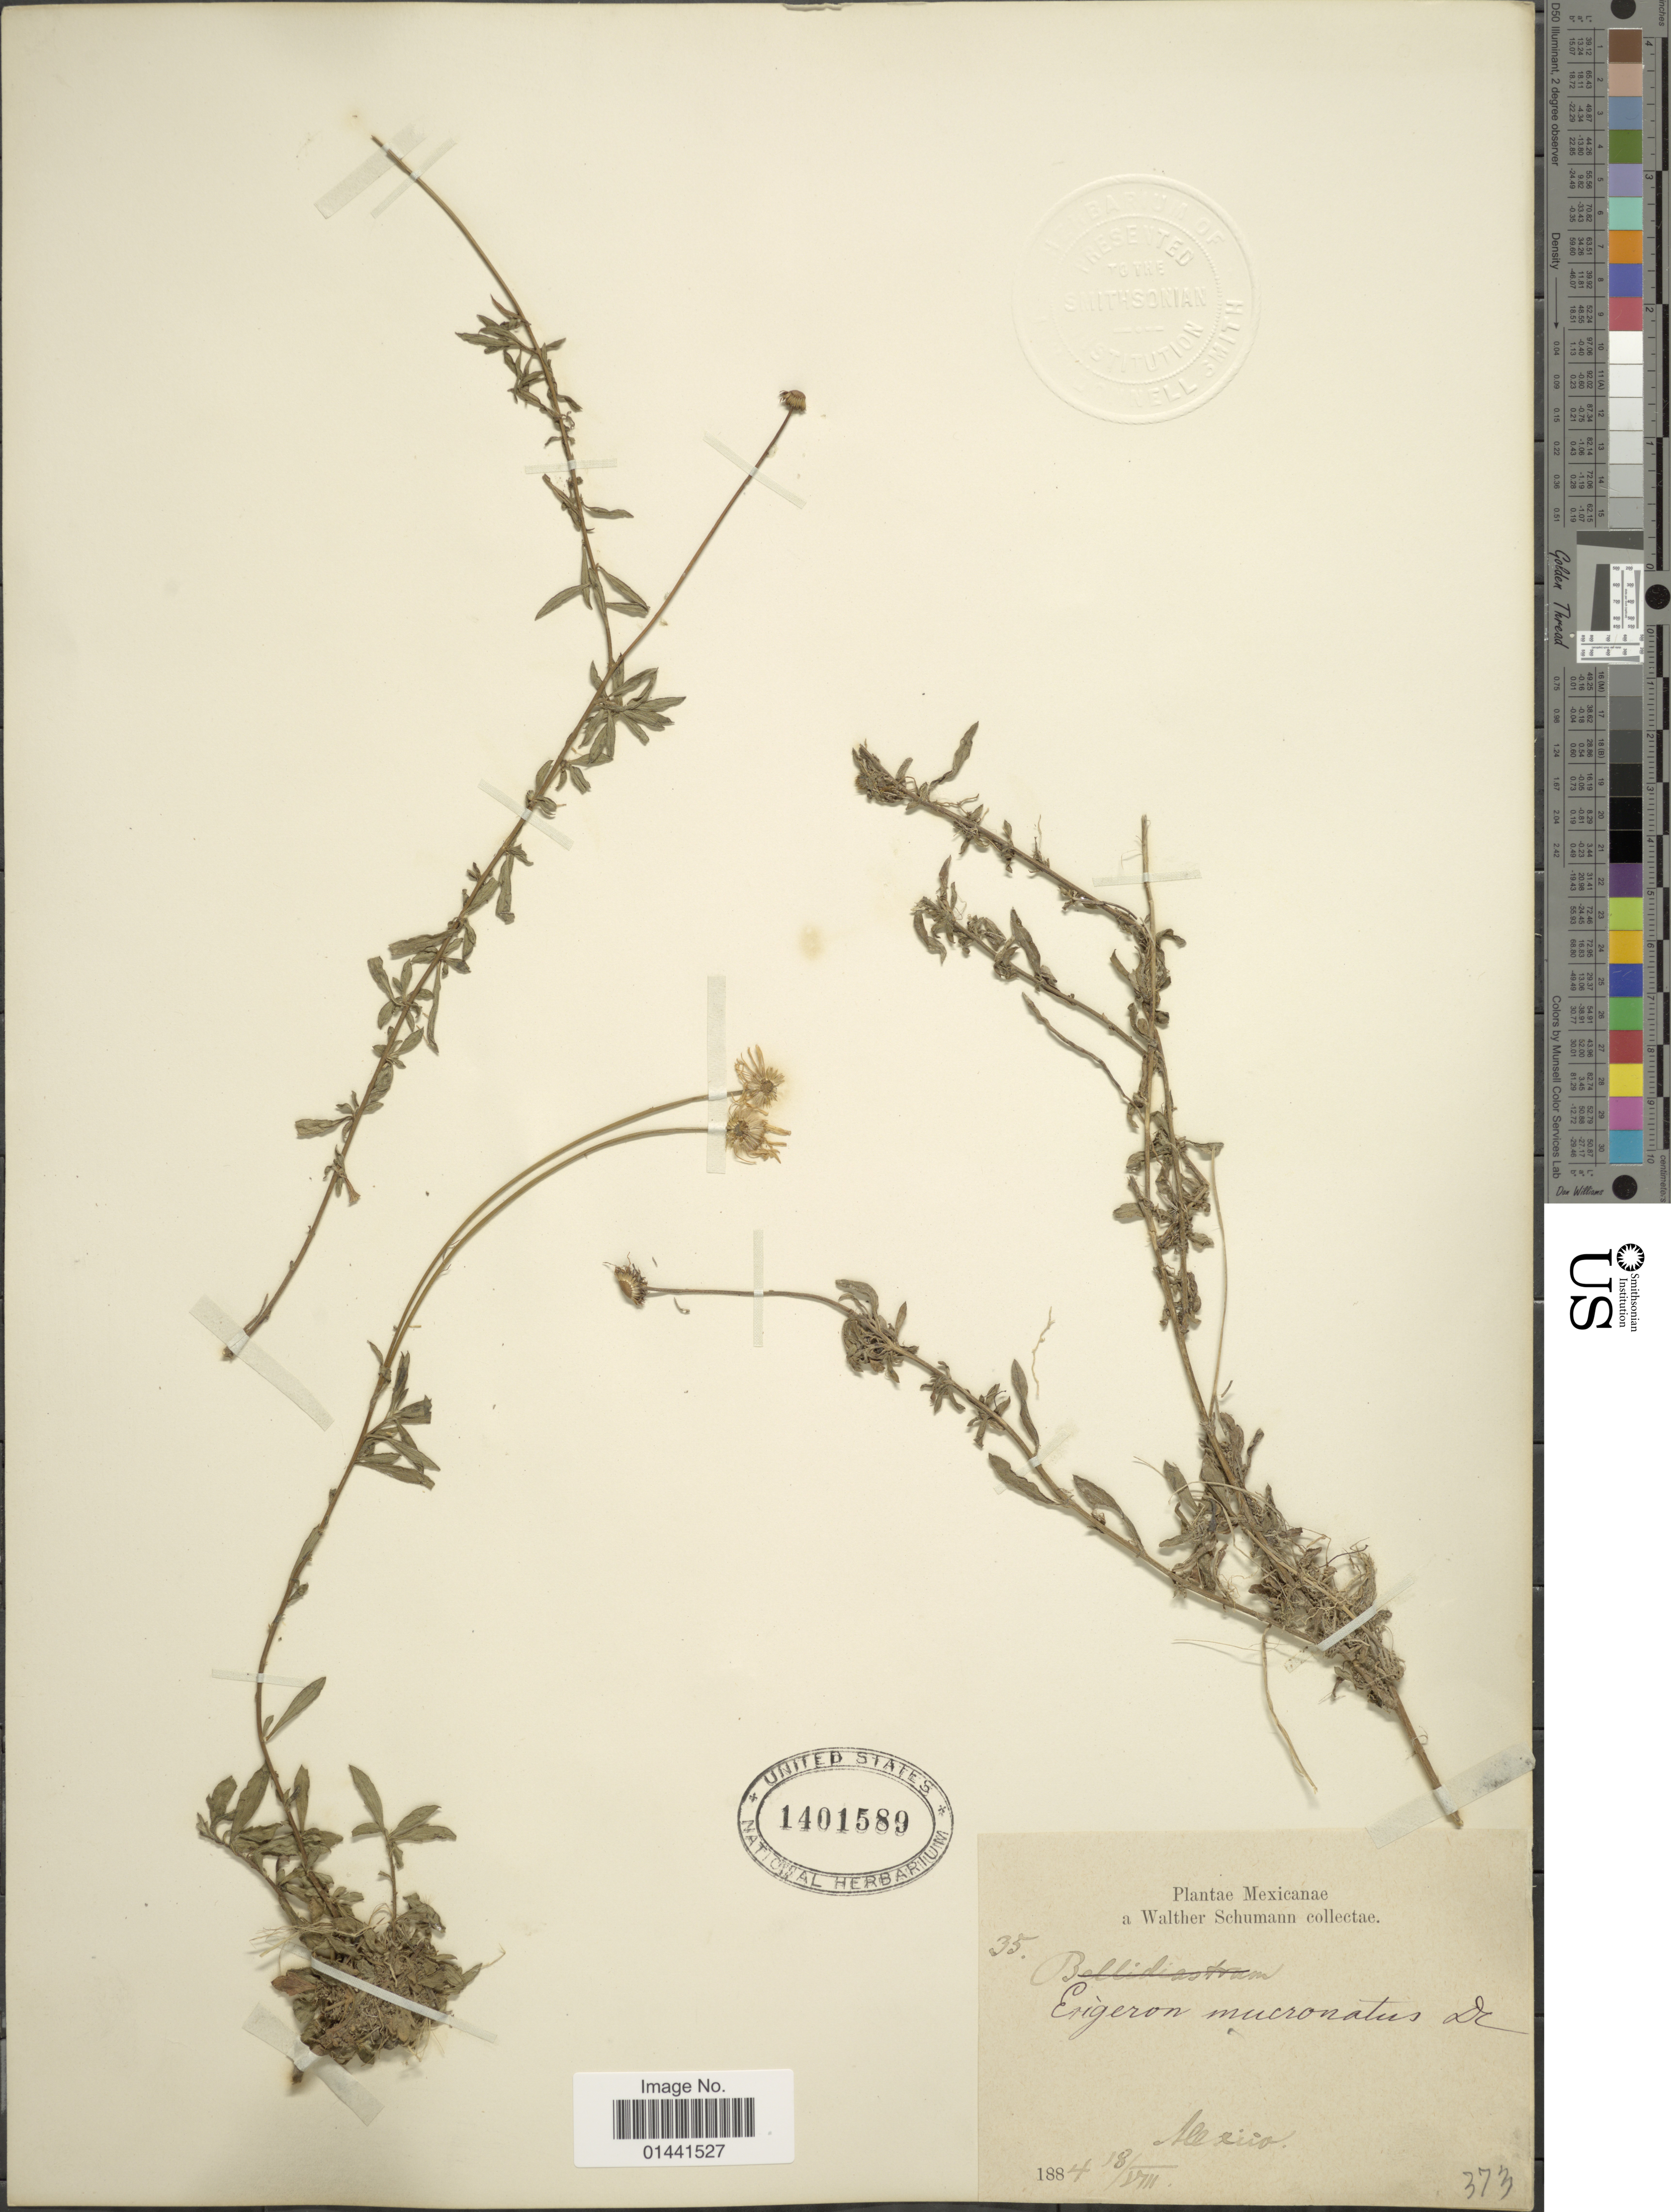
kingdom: Plantae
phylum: Tracheophyta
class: Magnoliopsida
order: Asterales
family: Asteraceae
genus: Erigeron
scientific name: Erigeron karvinskianus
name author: DC.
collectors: W. Schumann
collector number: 35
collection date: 1884-07-18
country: Mexico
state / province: Distrito Federal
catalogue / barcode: US 1401589